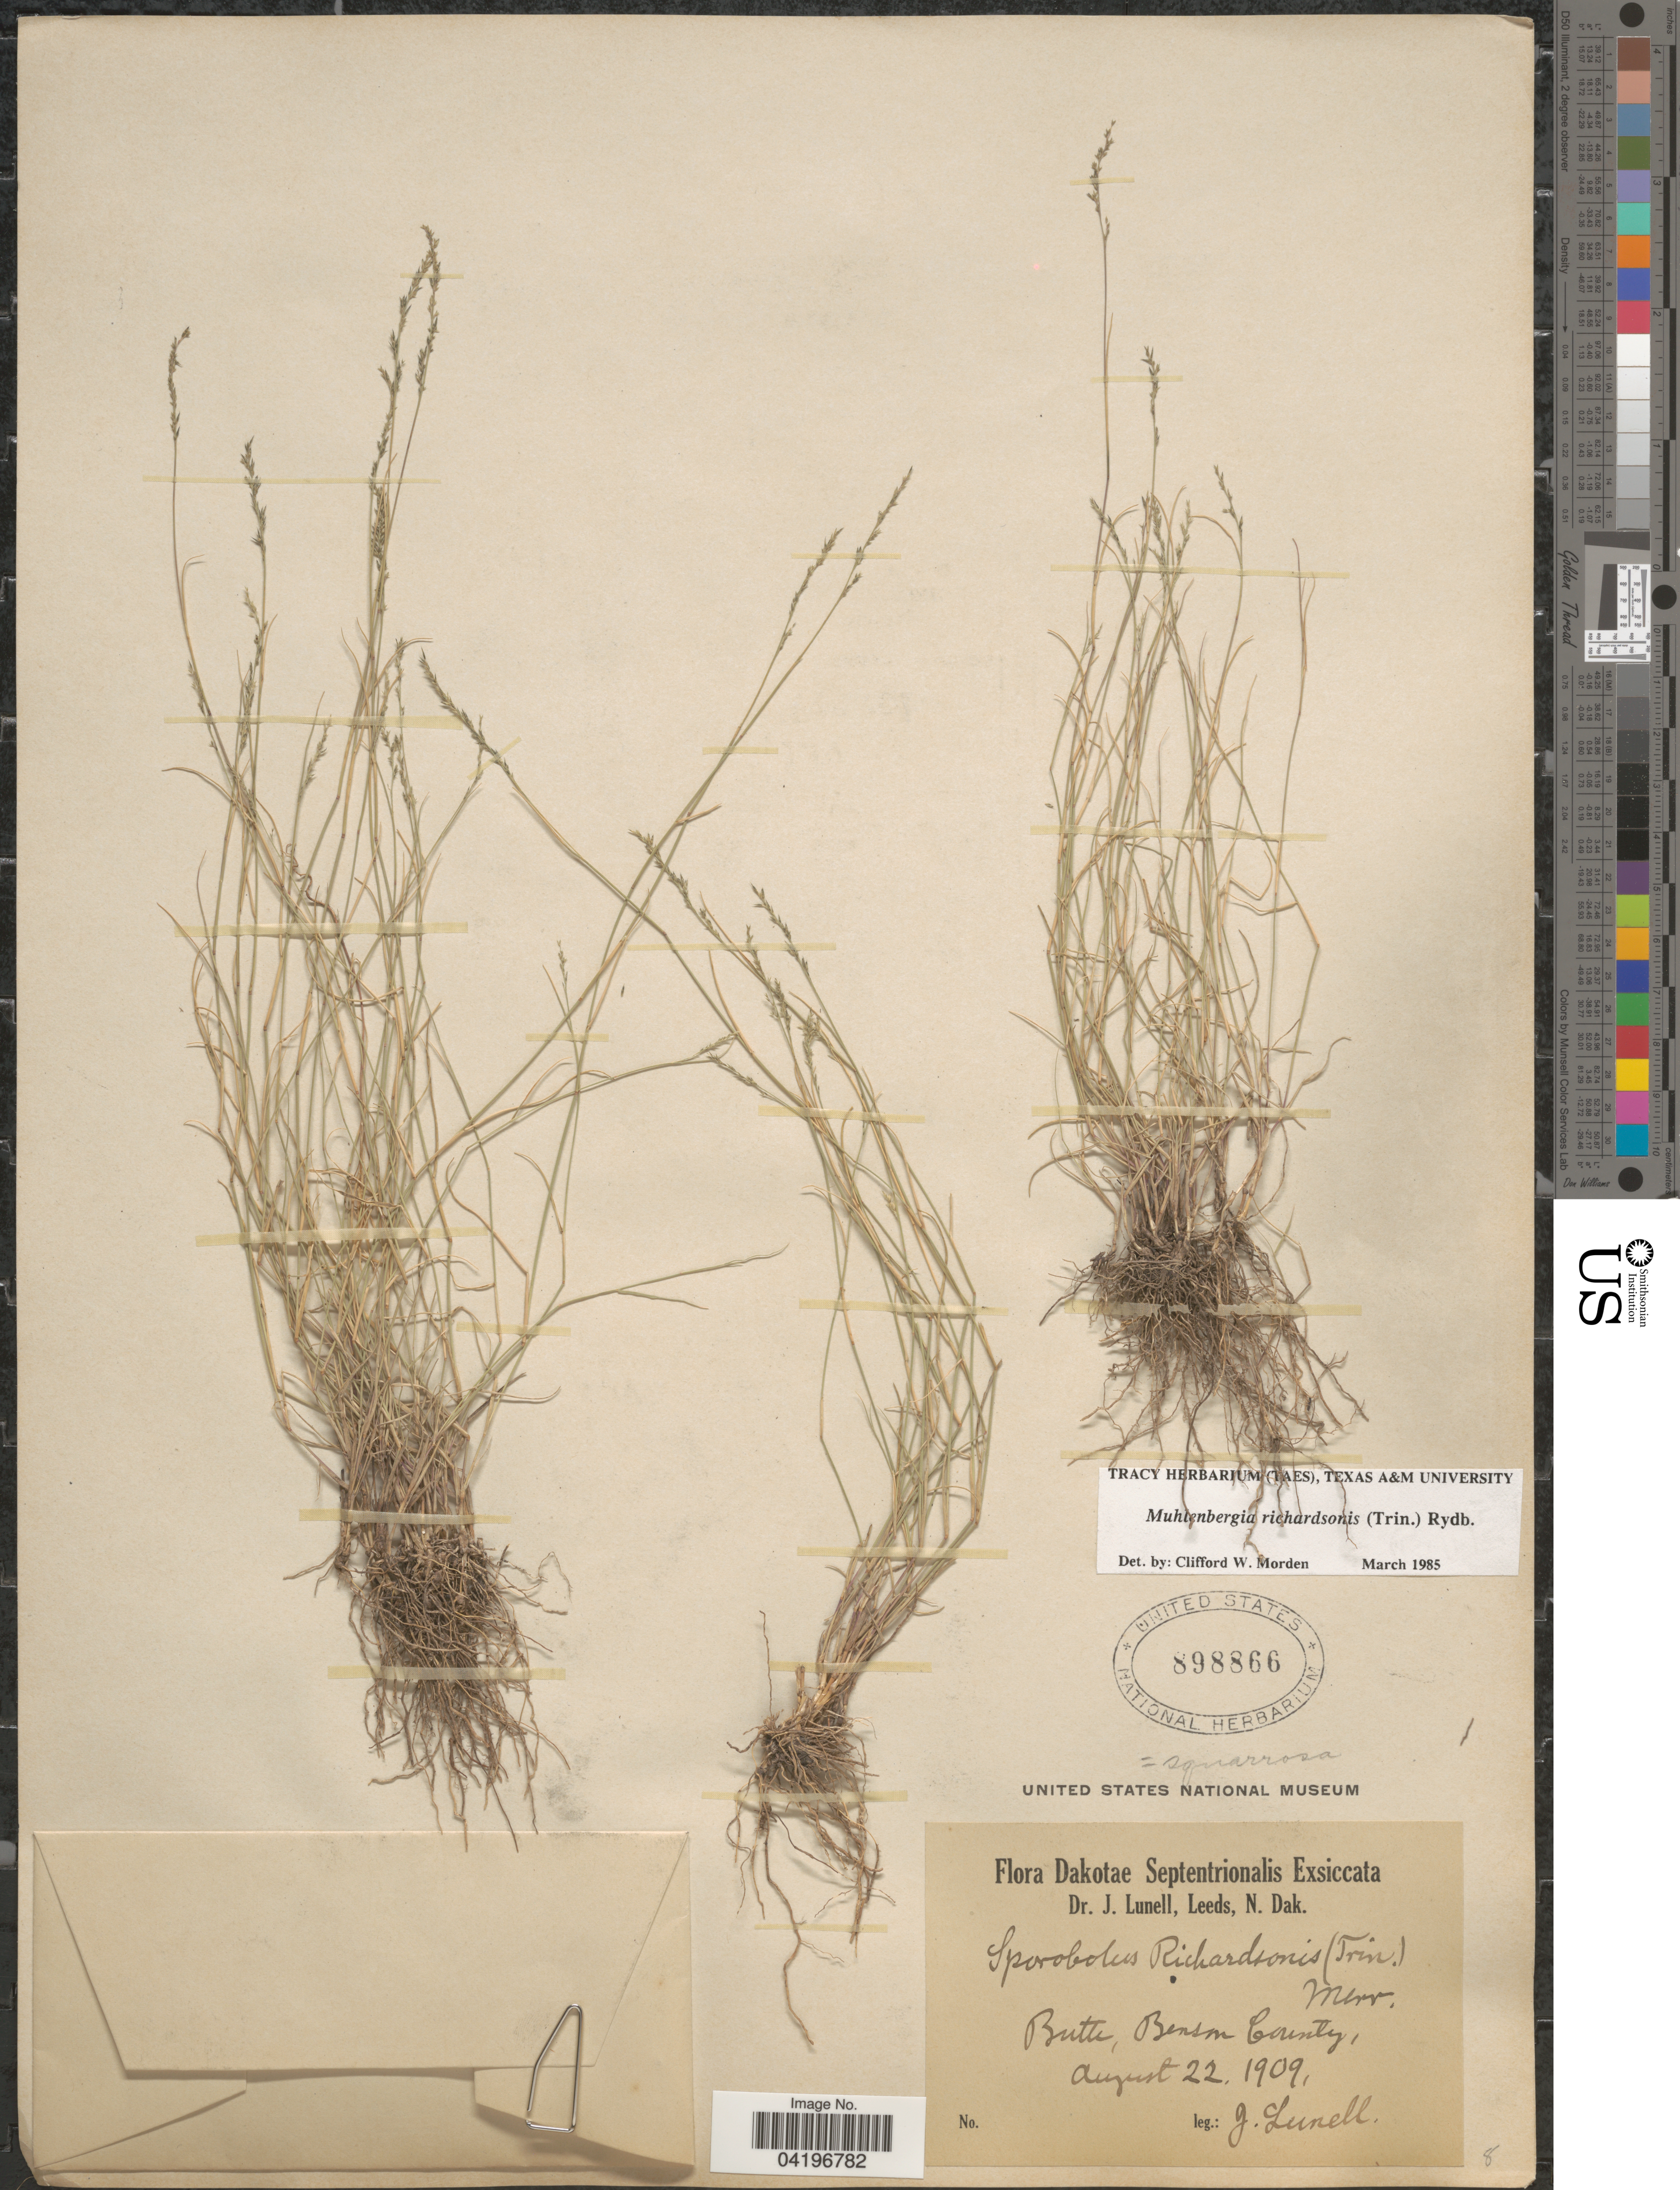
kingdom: Plantae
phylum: Tracheophyta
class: Liliopsida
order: Poales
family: Poaceae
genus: Muhlenbergia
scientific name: Muhlenbergia richardsonis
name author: (Trin.) Rydb.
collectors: J. Lunell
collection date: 1909-08-22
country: United States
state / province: North Dakota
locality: Butte, Benson County.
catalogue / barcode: US 898866